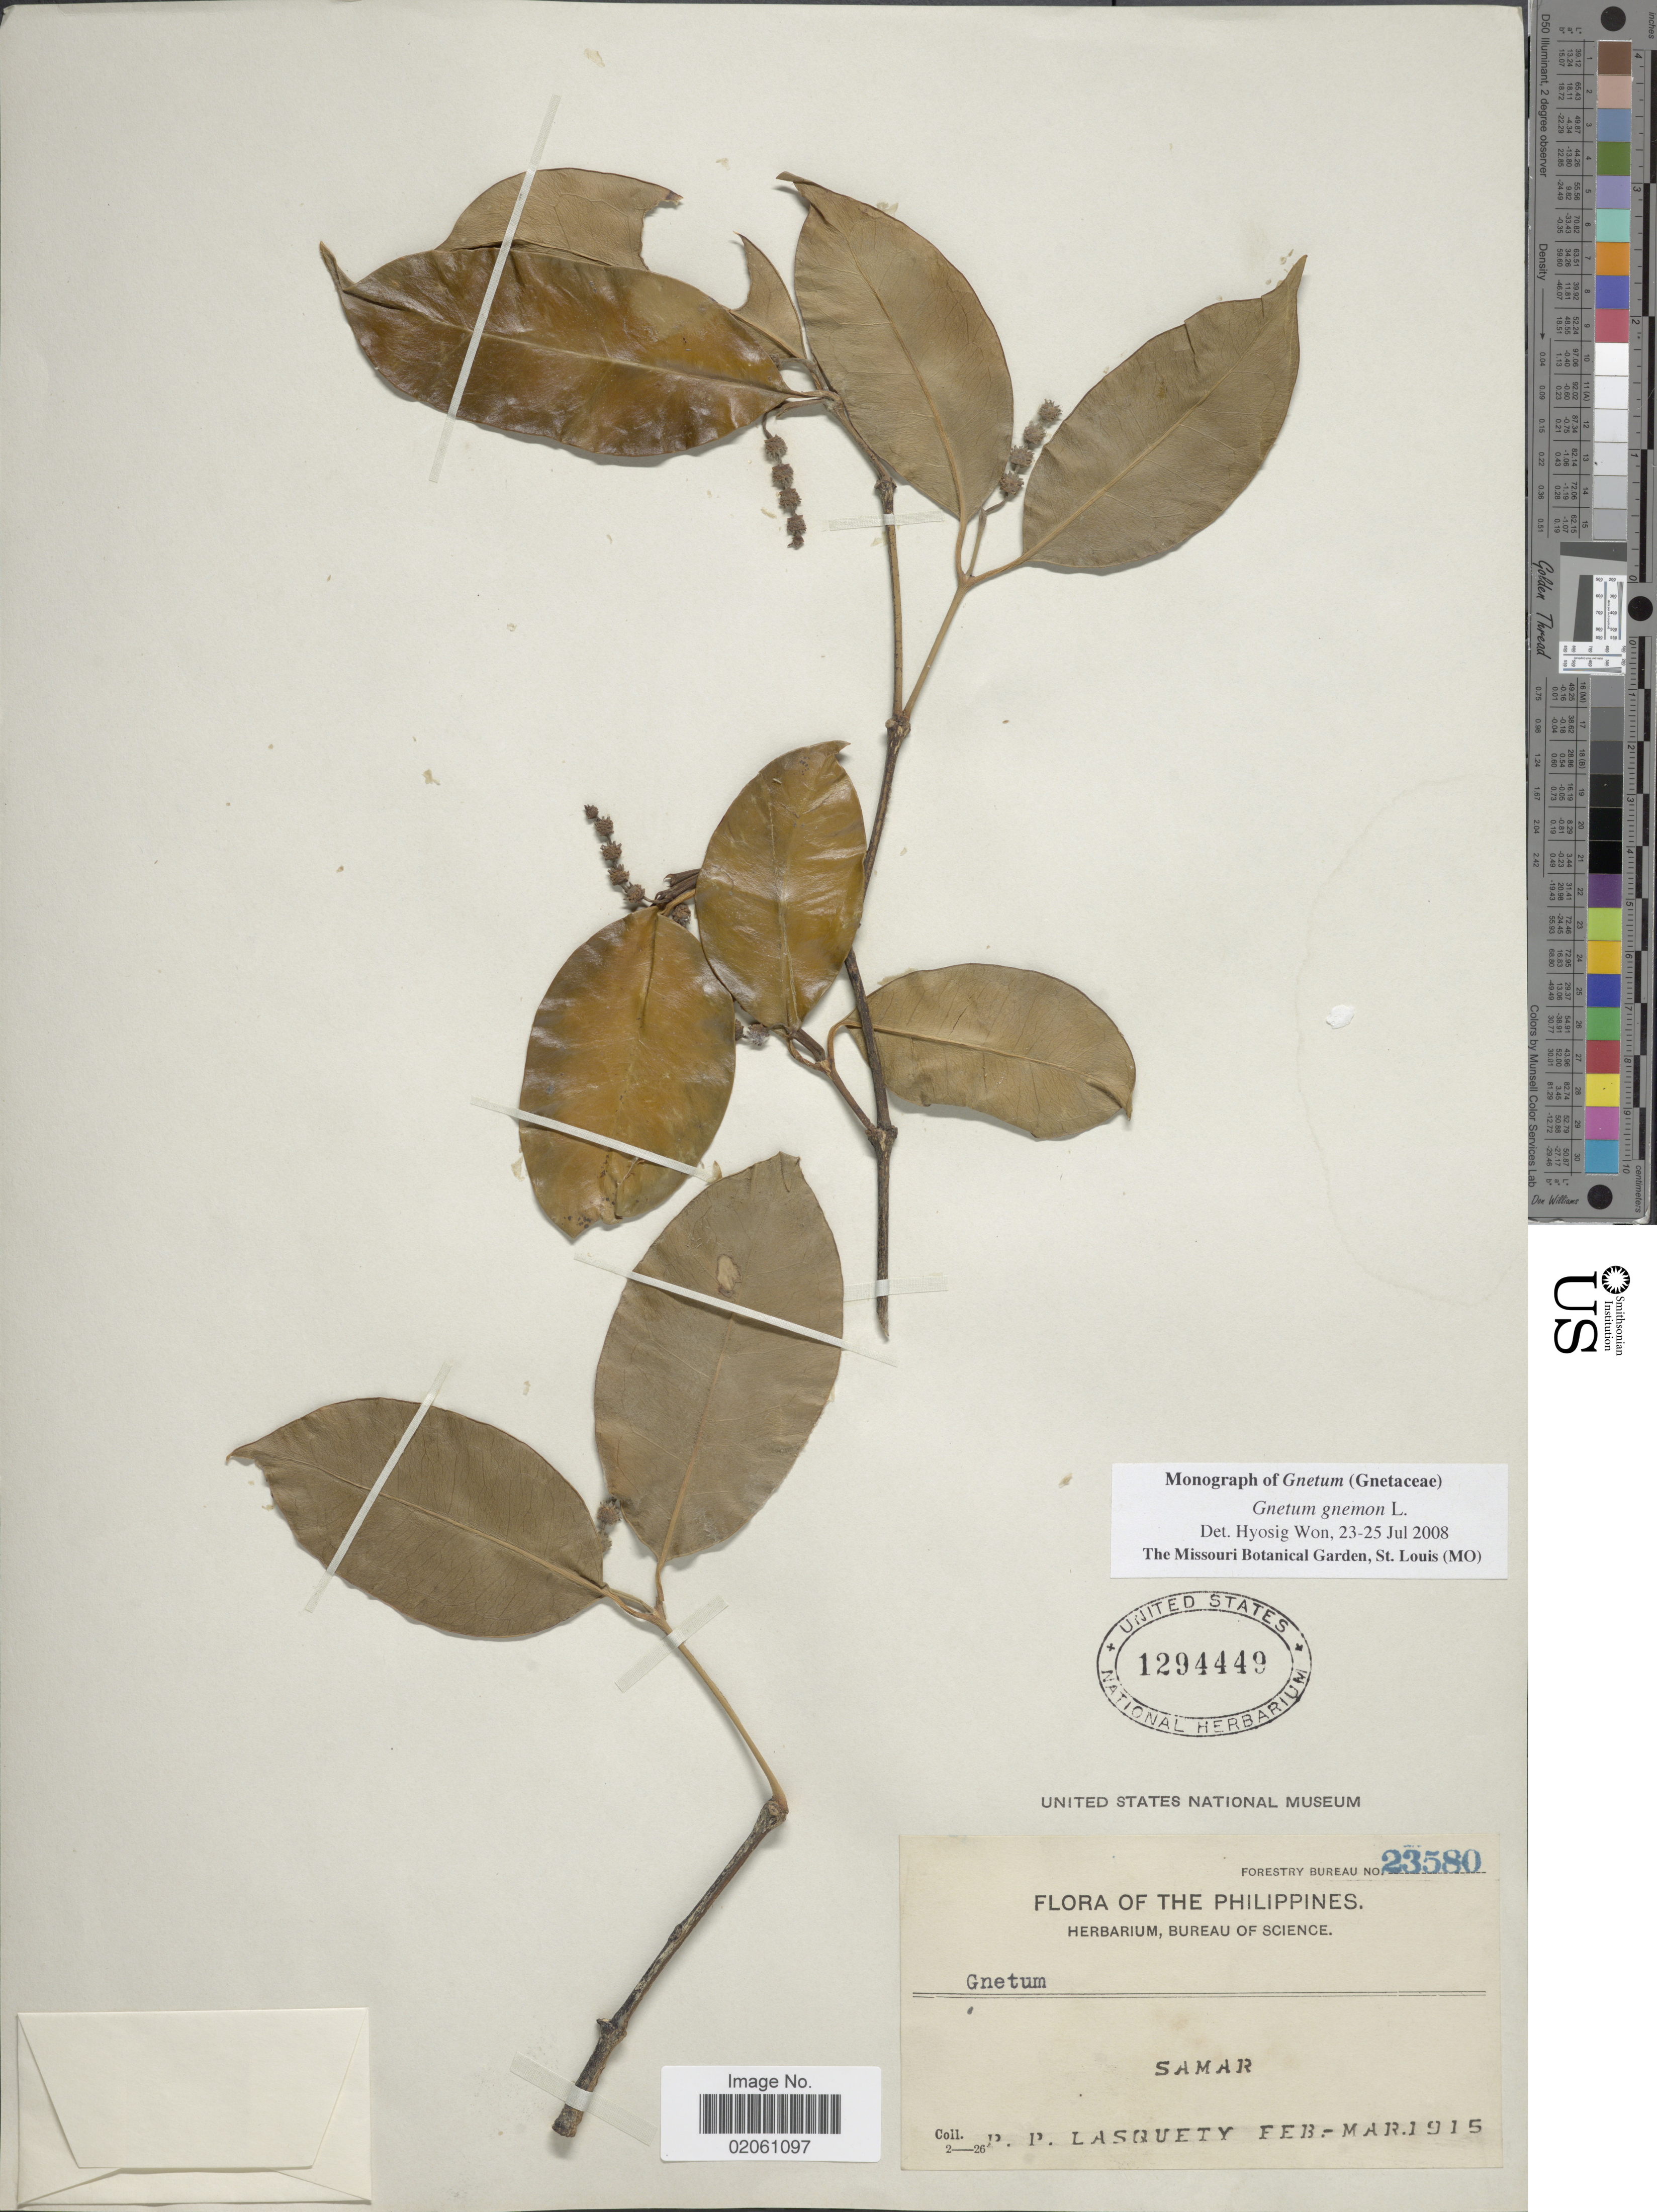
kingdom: Plantae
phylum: Tracheophyta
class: Gnetopsida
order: Gnetales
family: Gnetaceae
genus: Gnetum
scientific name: Gnetum gnemon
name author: L.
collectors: P. Lasquety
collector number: Forestry Bureau 23580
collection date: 1915-02/1915-03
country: Philippines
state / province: Eastern Visayas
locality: Samar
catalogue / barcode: US 1294449